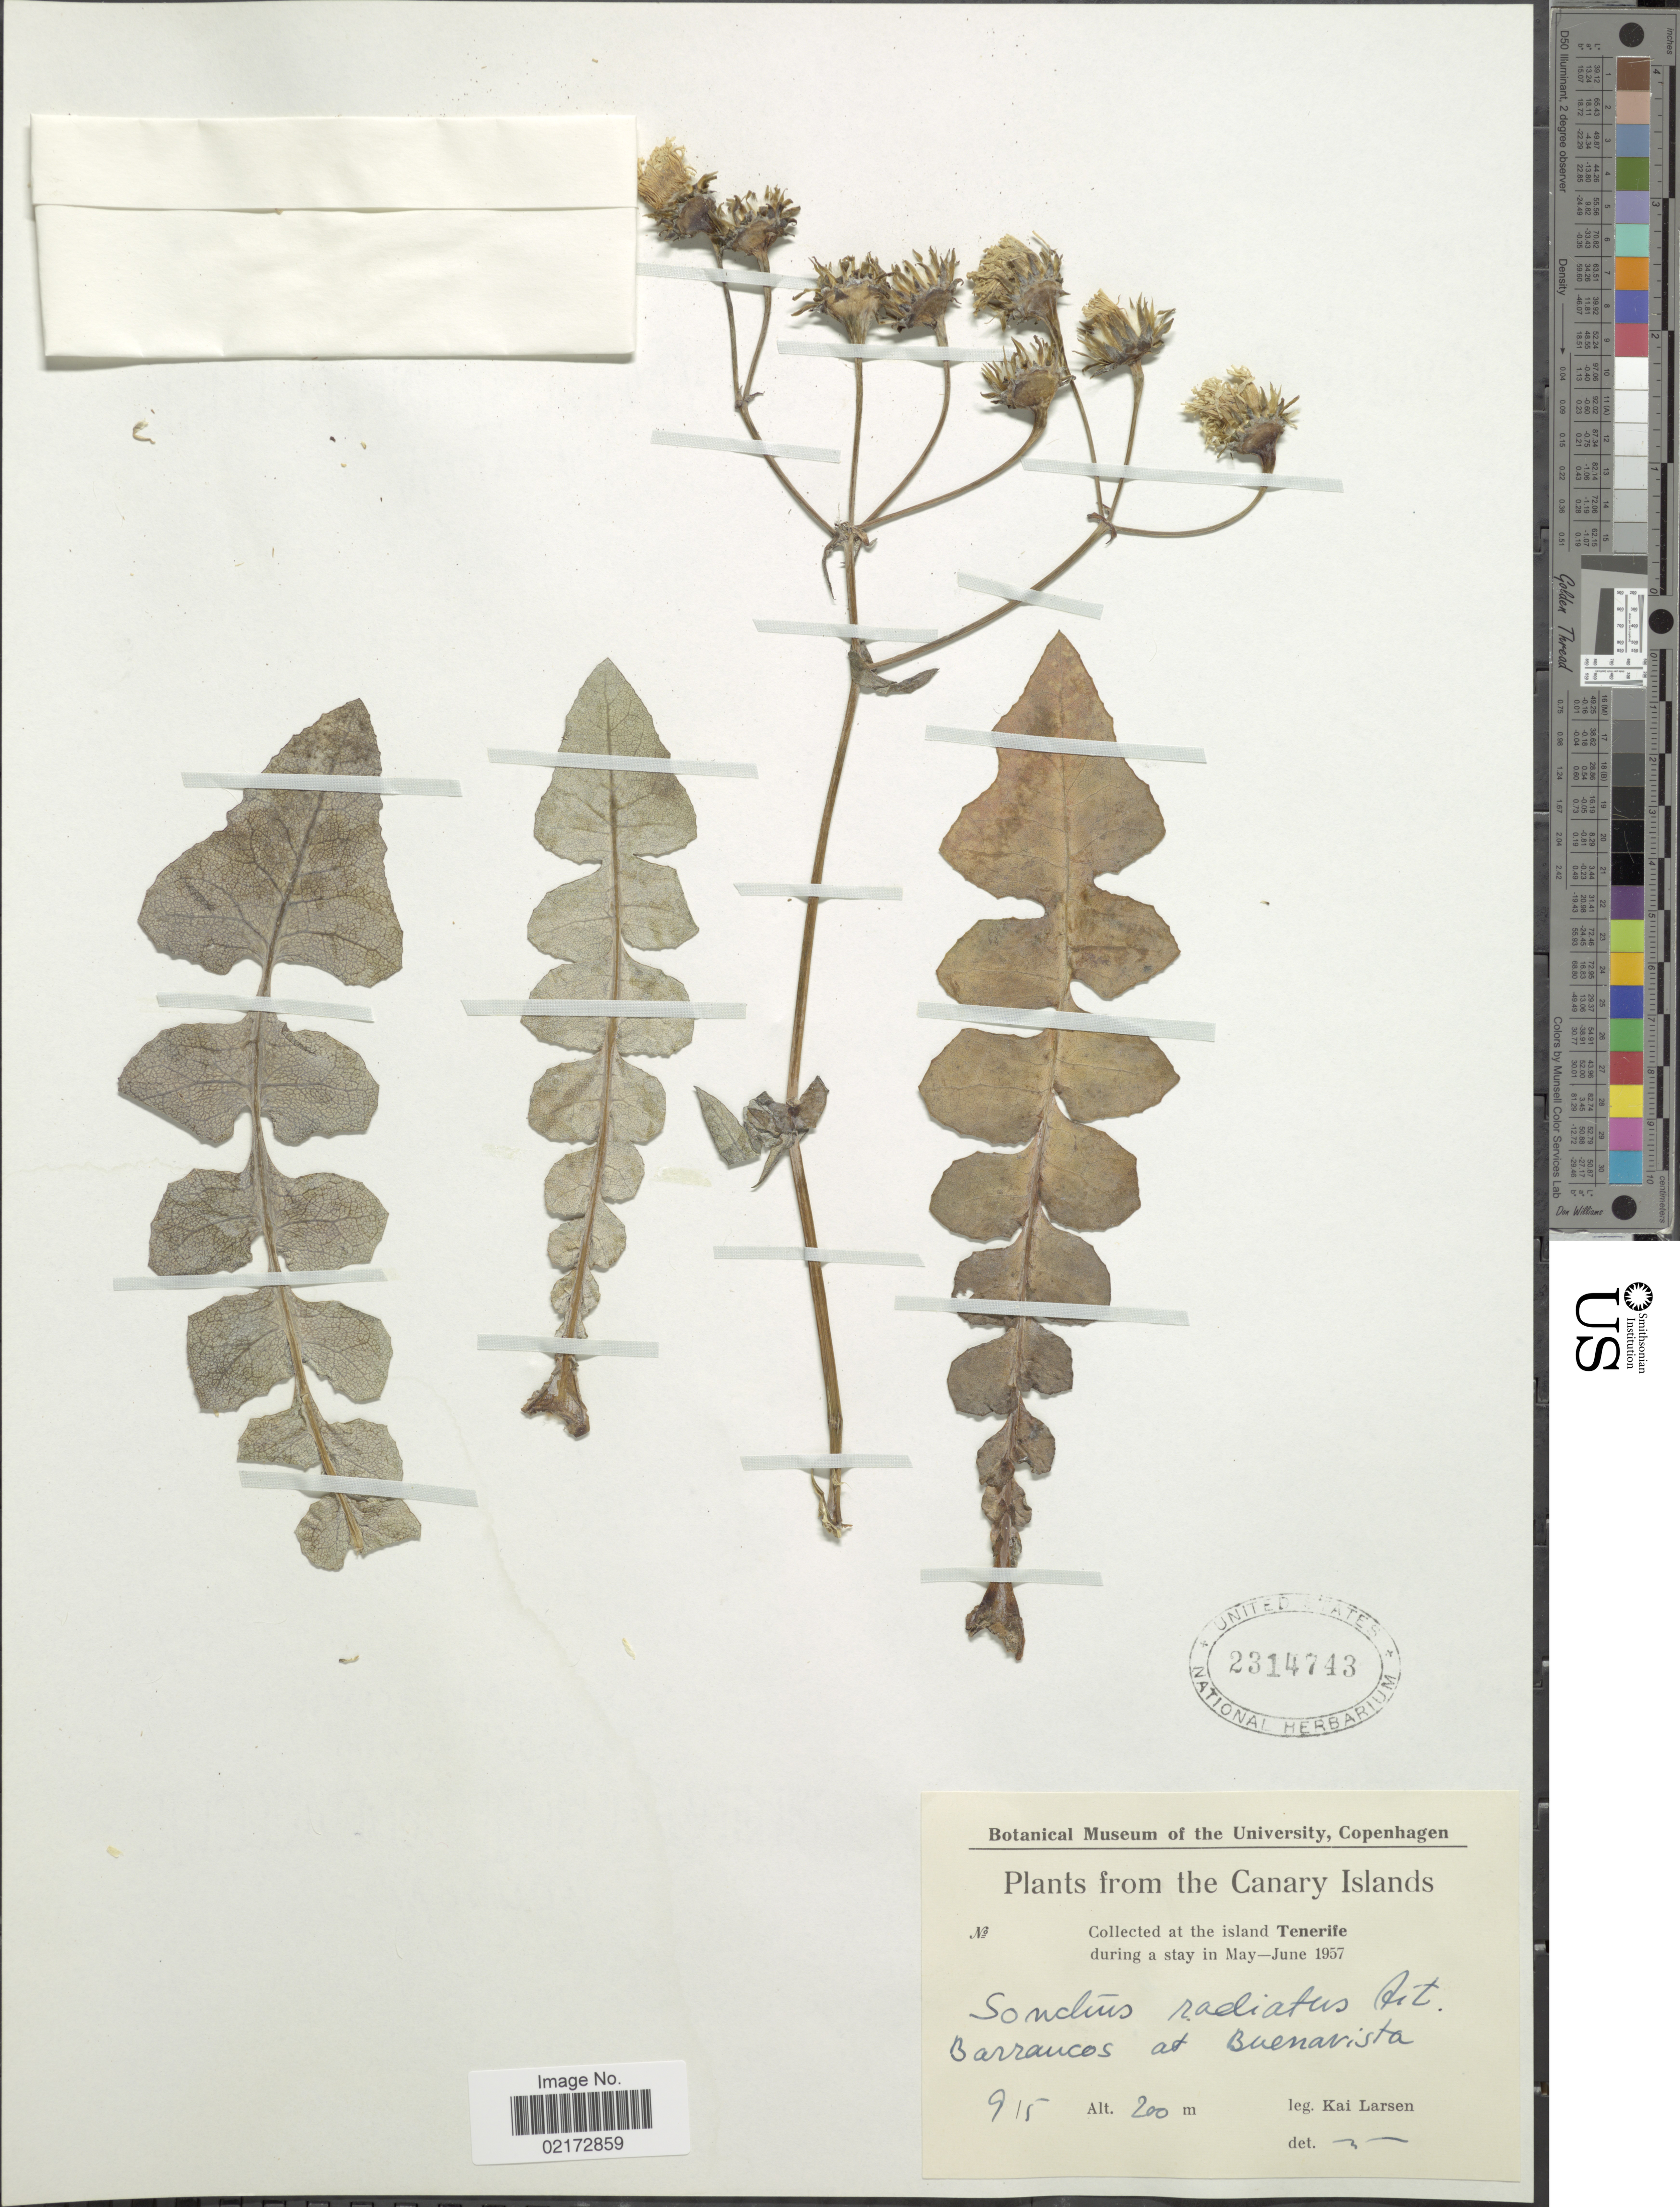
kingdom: Plantae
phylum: Tracheophyta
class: Magnoliopsida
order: Asterales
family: Asteraceae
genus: Sonchus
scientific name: Sonchus radicatus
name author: Aiton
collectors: K. Larsen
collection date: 1957-05-09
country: Spain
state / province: Canarias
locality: The Canary Islands, Barrancos at Buenavista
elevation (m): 200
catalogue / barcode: US 2314743